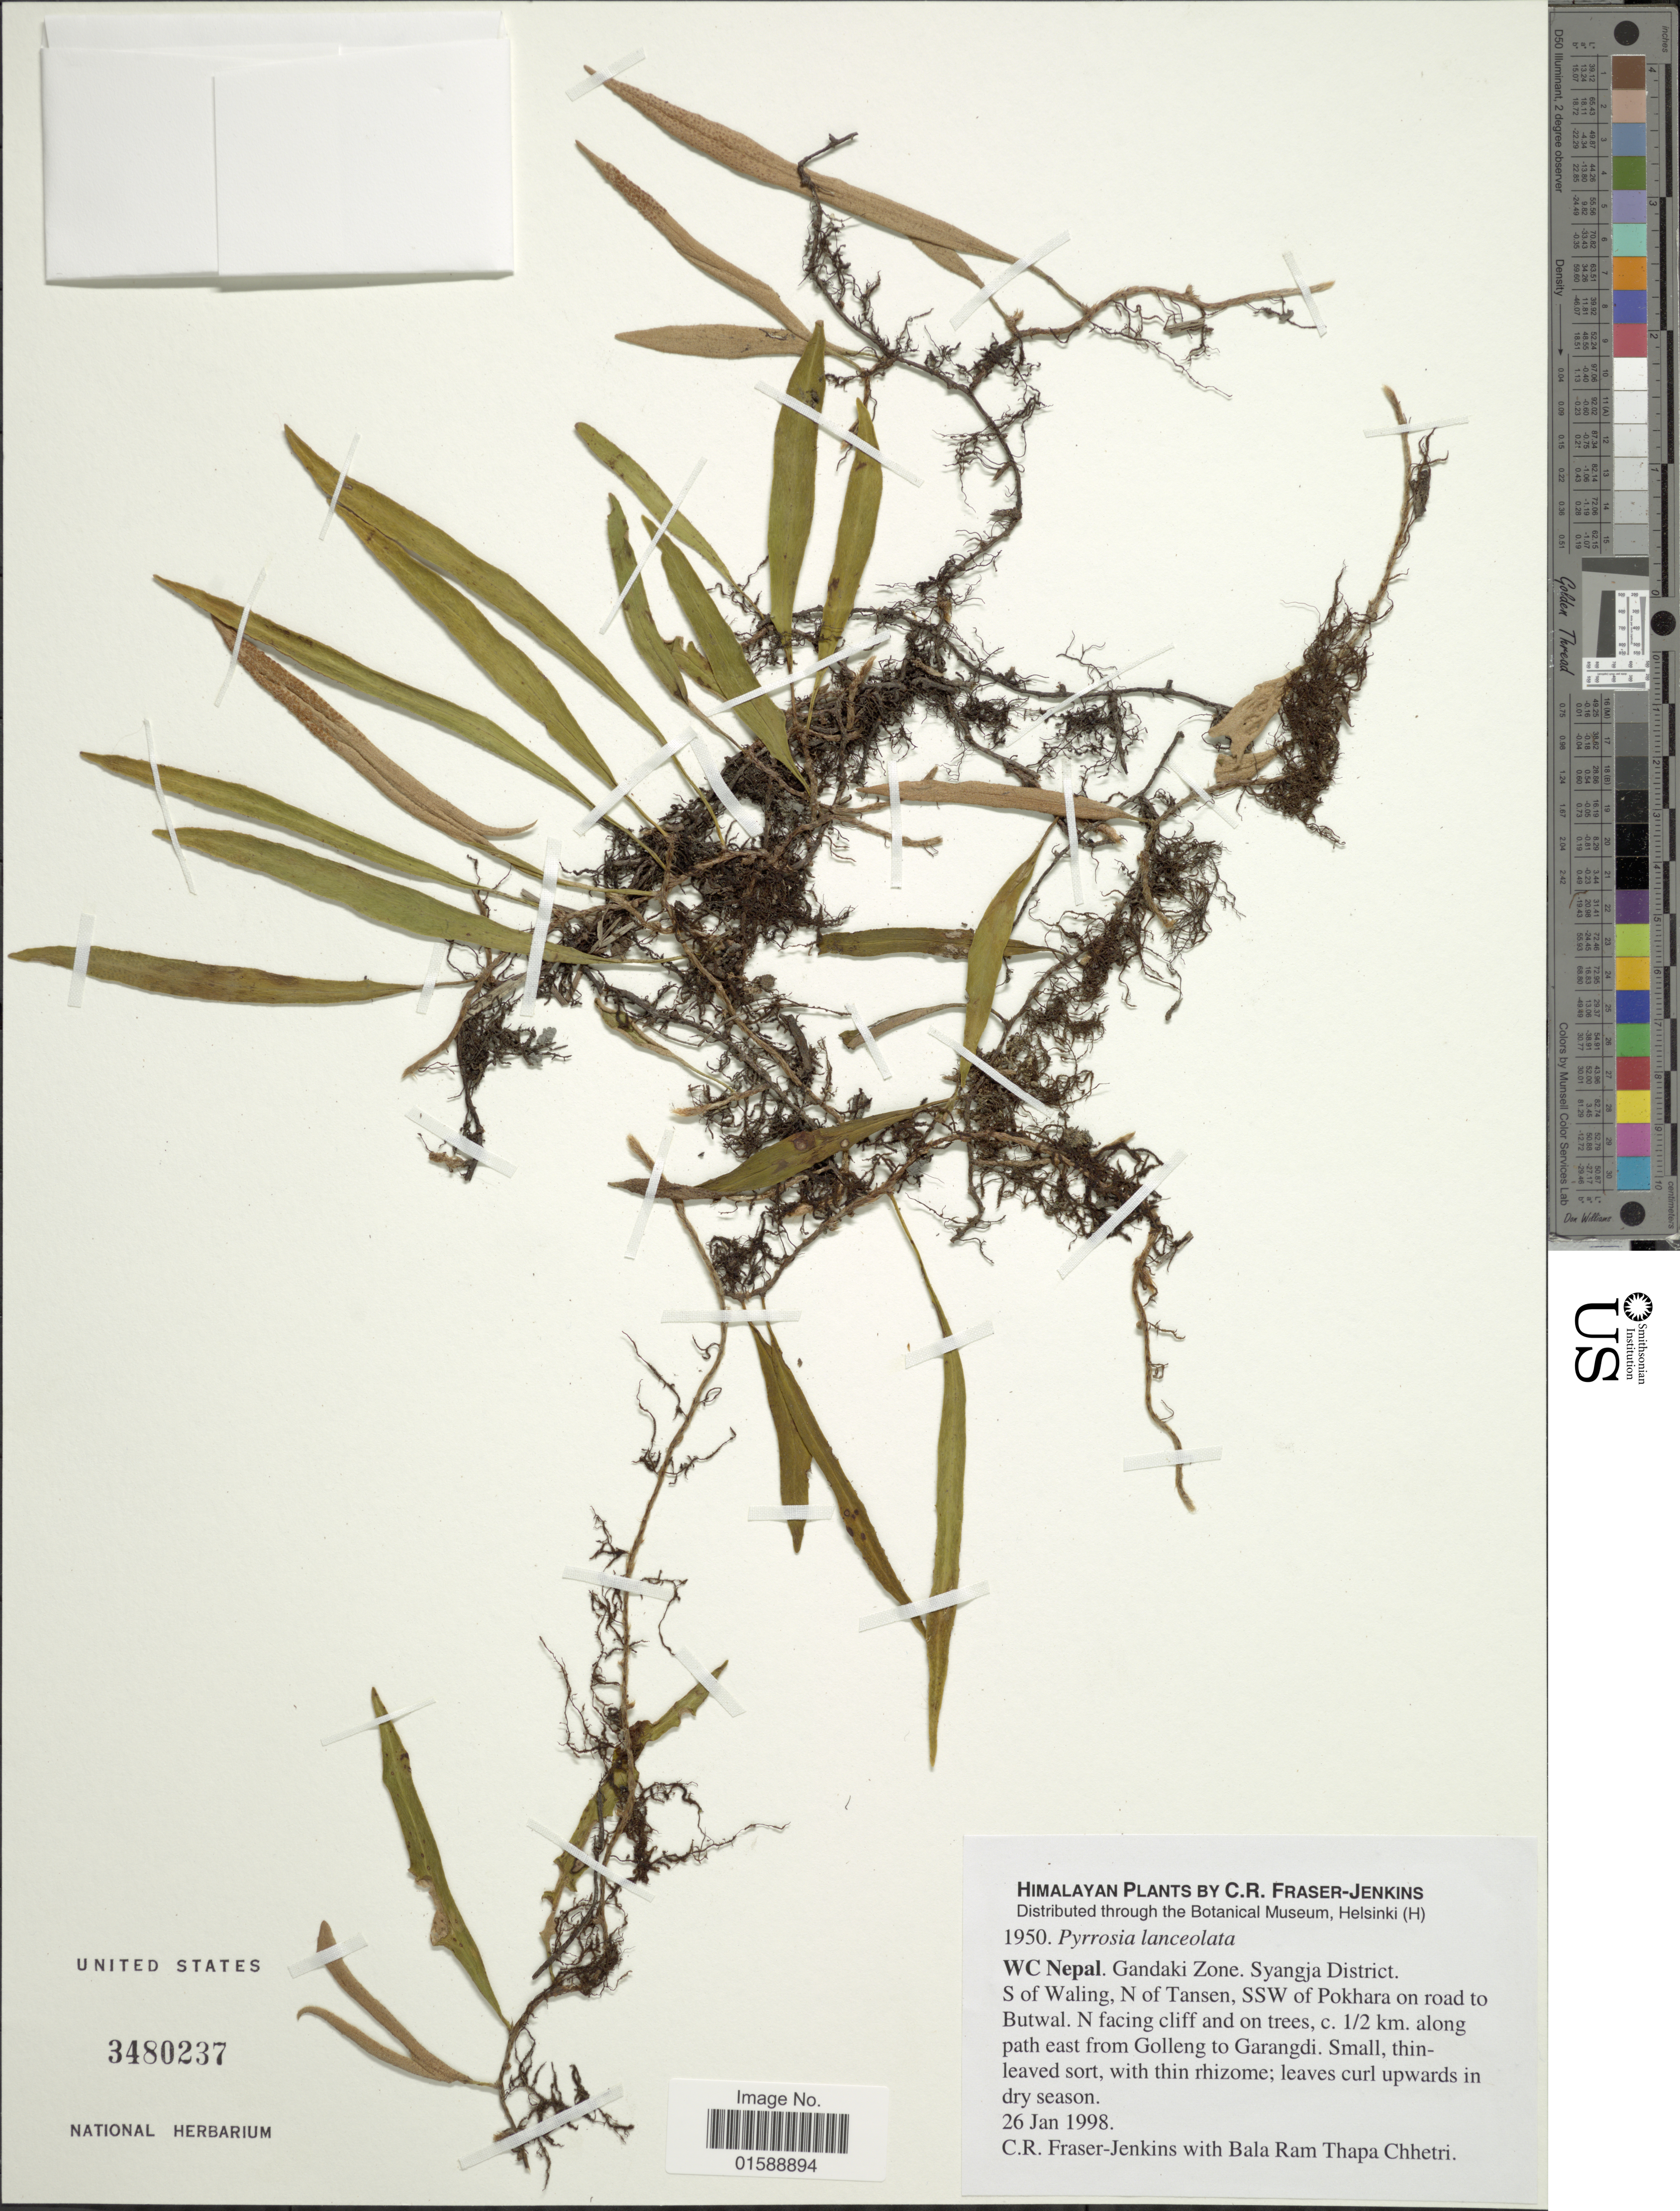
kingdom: Plantae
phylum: Tracheophyta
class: Polypodiopsida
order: Polypodiales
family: Polypodiaceae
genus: Pyrrosia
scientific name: Pyrrosia lanceolata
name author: (L.) Farw.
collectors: C. R. Fraser-Jenkins & B. Thapa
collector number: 1950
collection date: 1998-01-26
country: Nepal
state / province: Gandaki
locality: Himalayan. WC Nepal. Syangja District. S of Waling, N of tansen, SSW of Pokhara on road to Butwal. N facing cliff and on trees, c. 1/2 km. along path east from Golleng to Garangdi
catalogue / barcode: US 3480237